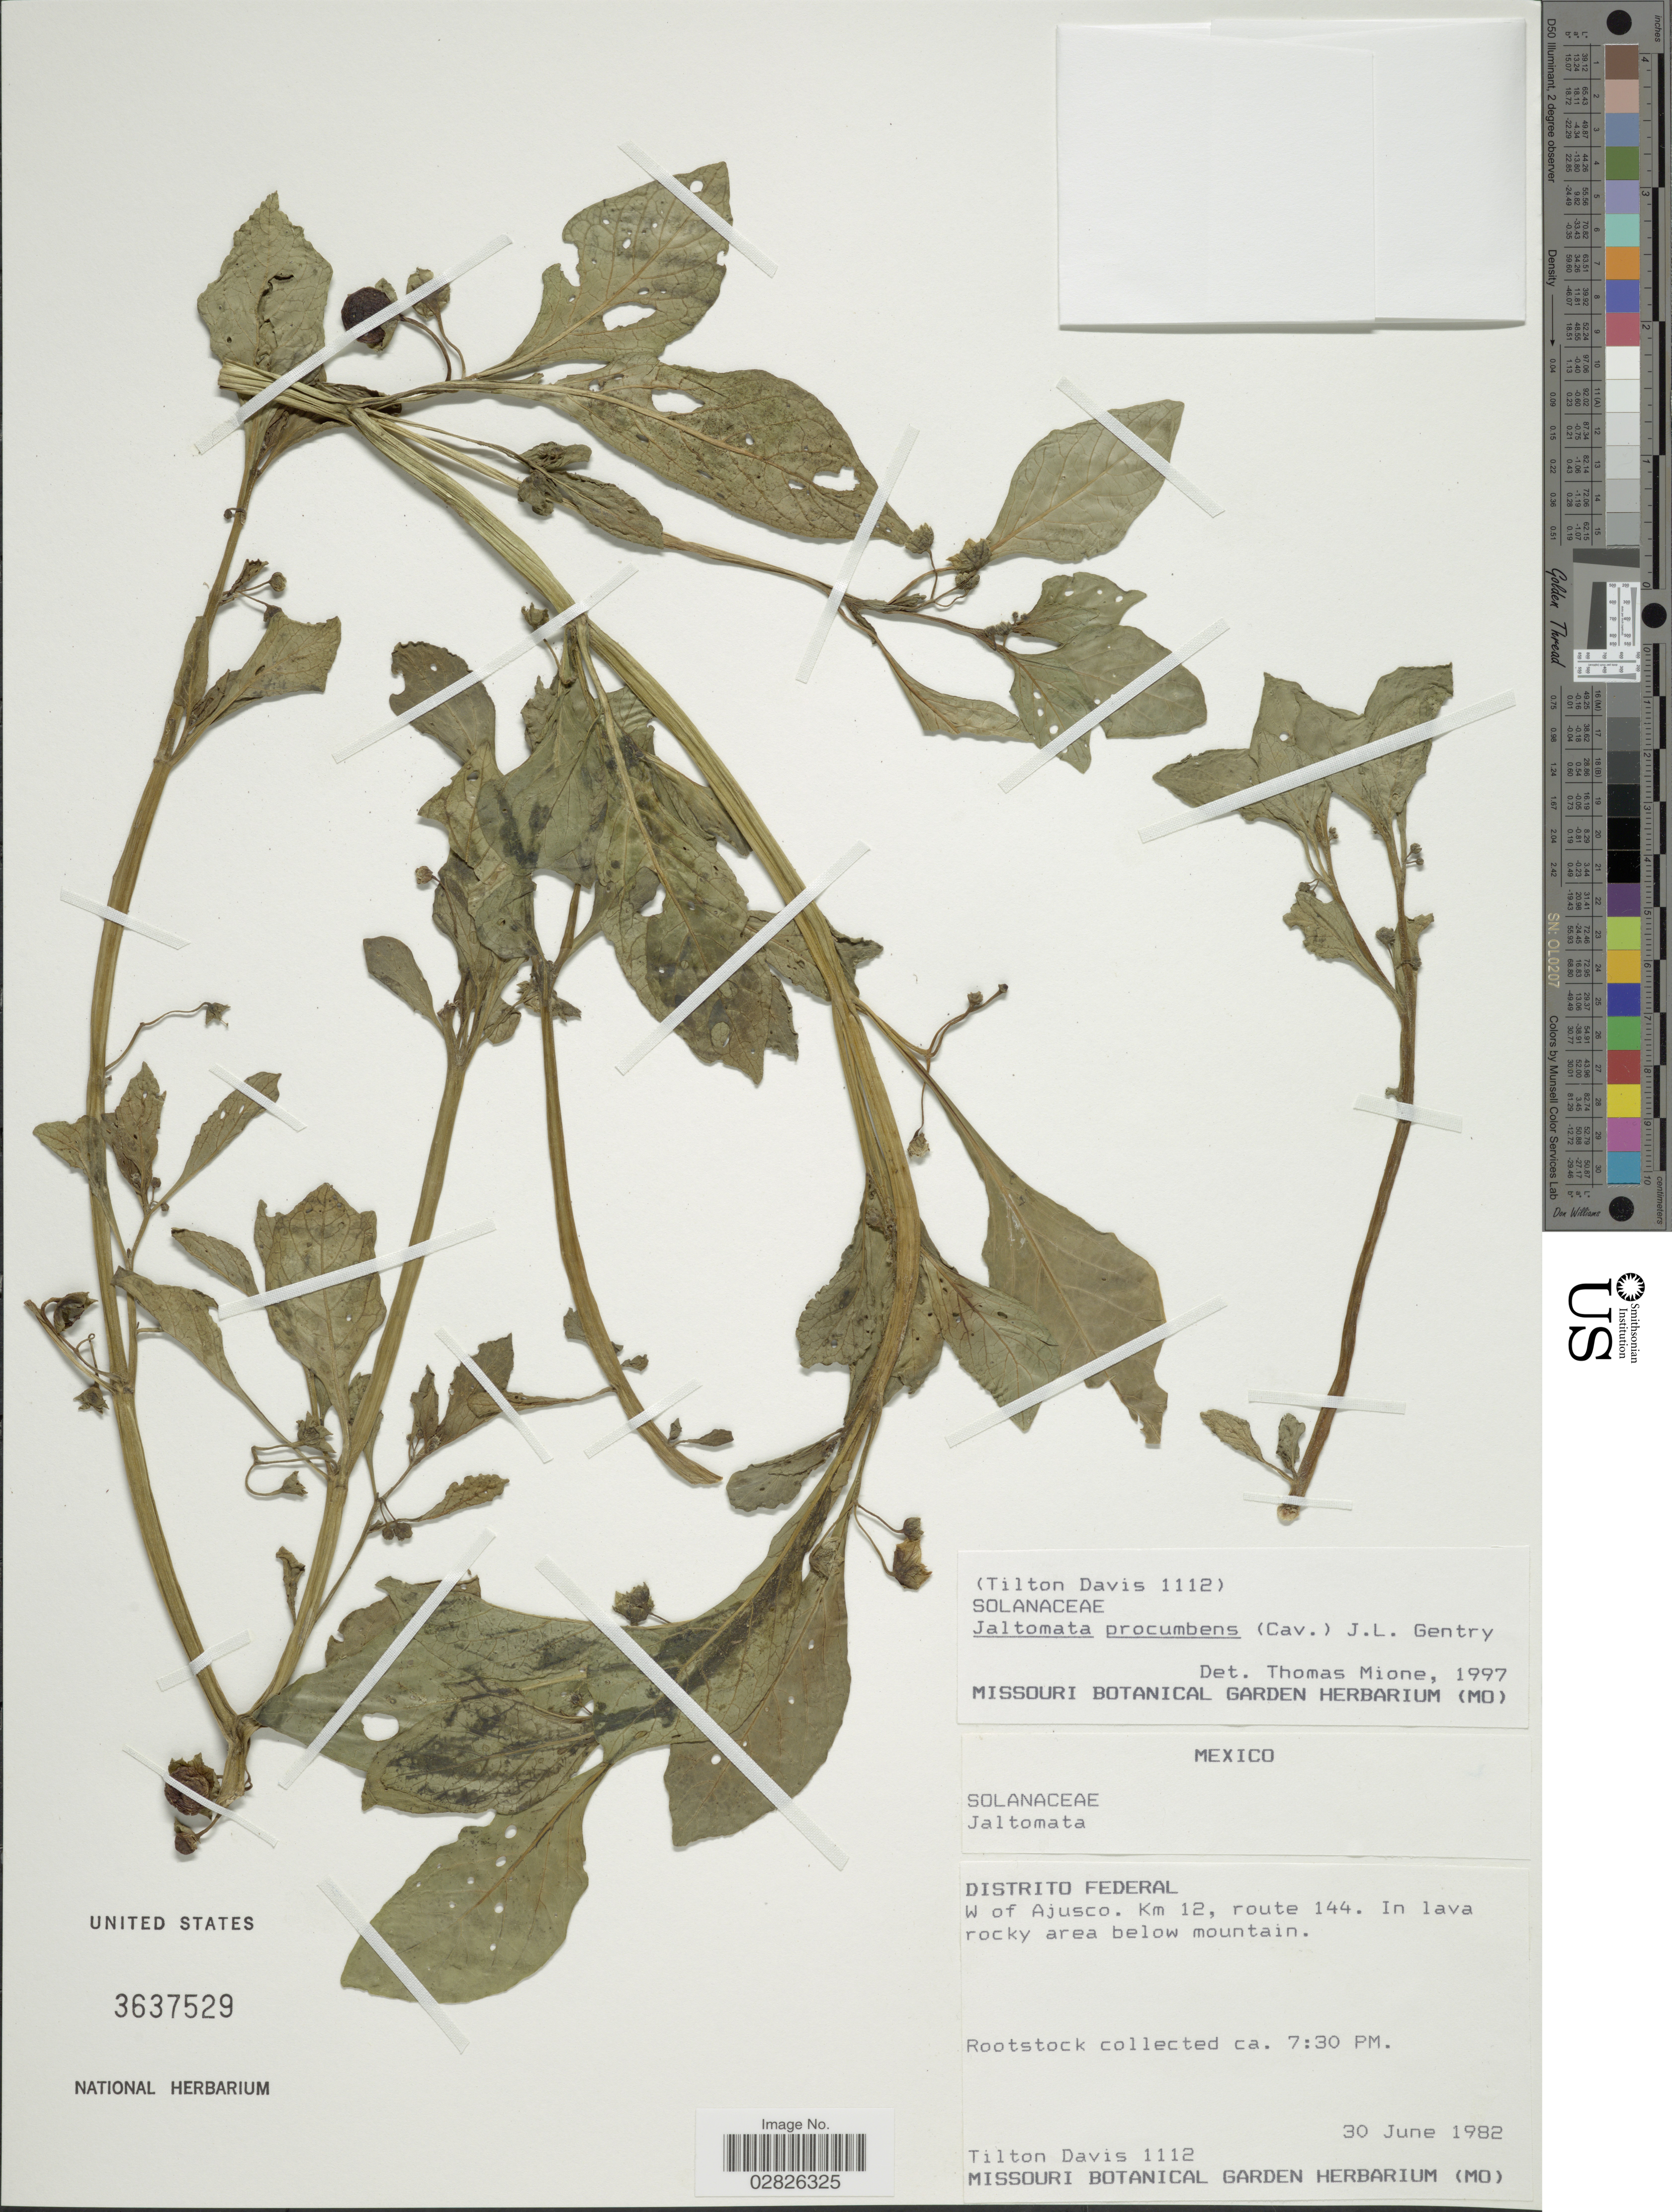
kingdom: Plantae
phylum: Tracheophyta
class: Magnoliopsida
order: Solanales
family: Solanaceae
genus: Jaltomata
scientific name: Jaltomata procumbens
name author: (Cav.) J.L. Gentry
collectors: T. Davis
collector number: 1112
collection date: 1982-06-30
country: Mexico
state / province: Distrito Federal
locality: W of Ajusco. Km 12, route 144.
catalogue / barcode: US 3637529